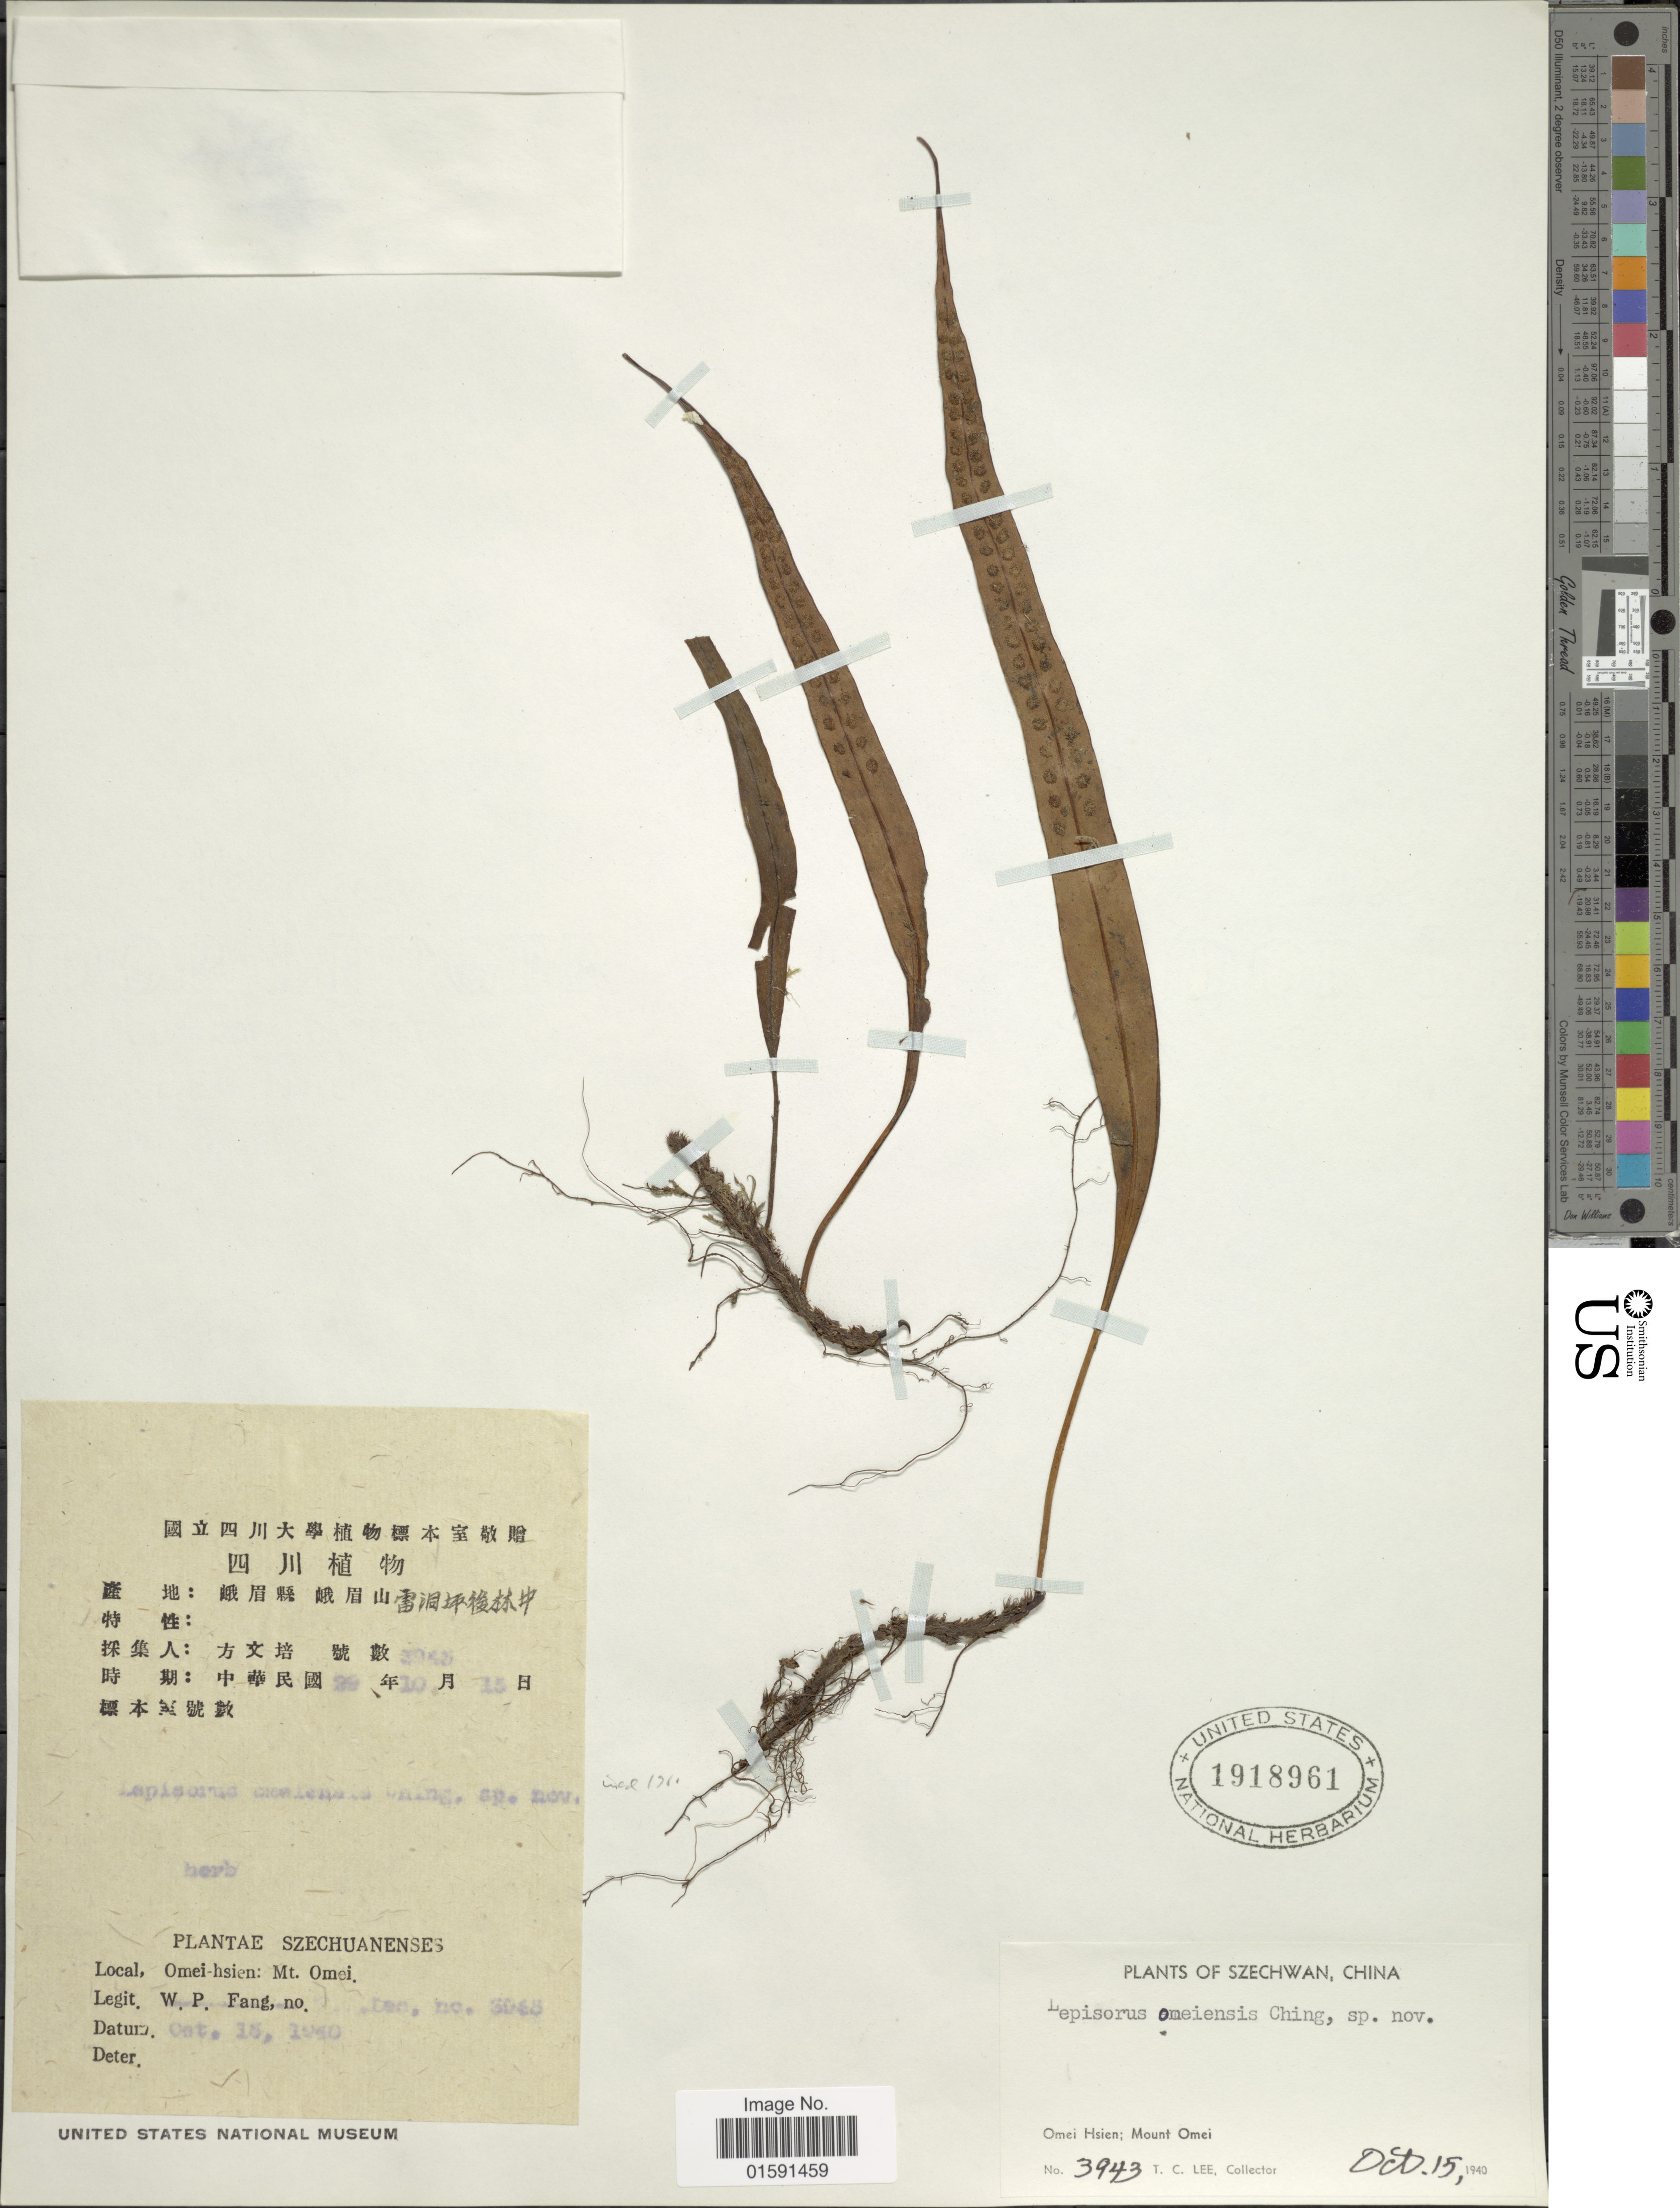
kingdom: Plantae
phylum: Tracheophyta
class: Polypodiopsida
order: Polypodiales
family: Polypodiaceae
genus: Selliguea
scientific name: Selliguea sp.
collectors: T. Lee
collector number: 3943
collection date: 1940-10-15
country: China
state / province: Sichuan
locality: Szechwan, China, Omei Hsien; Mount Omei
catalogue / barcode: US 1918961